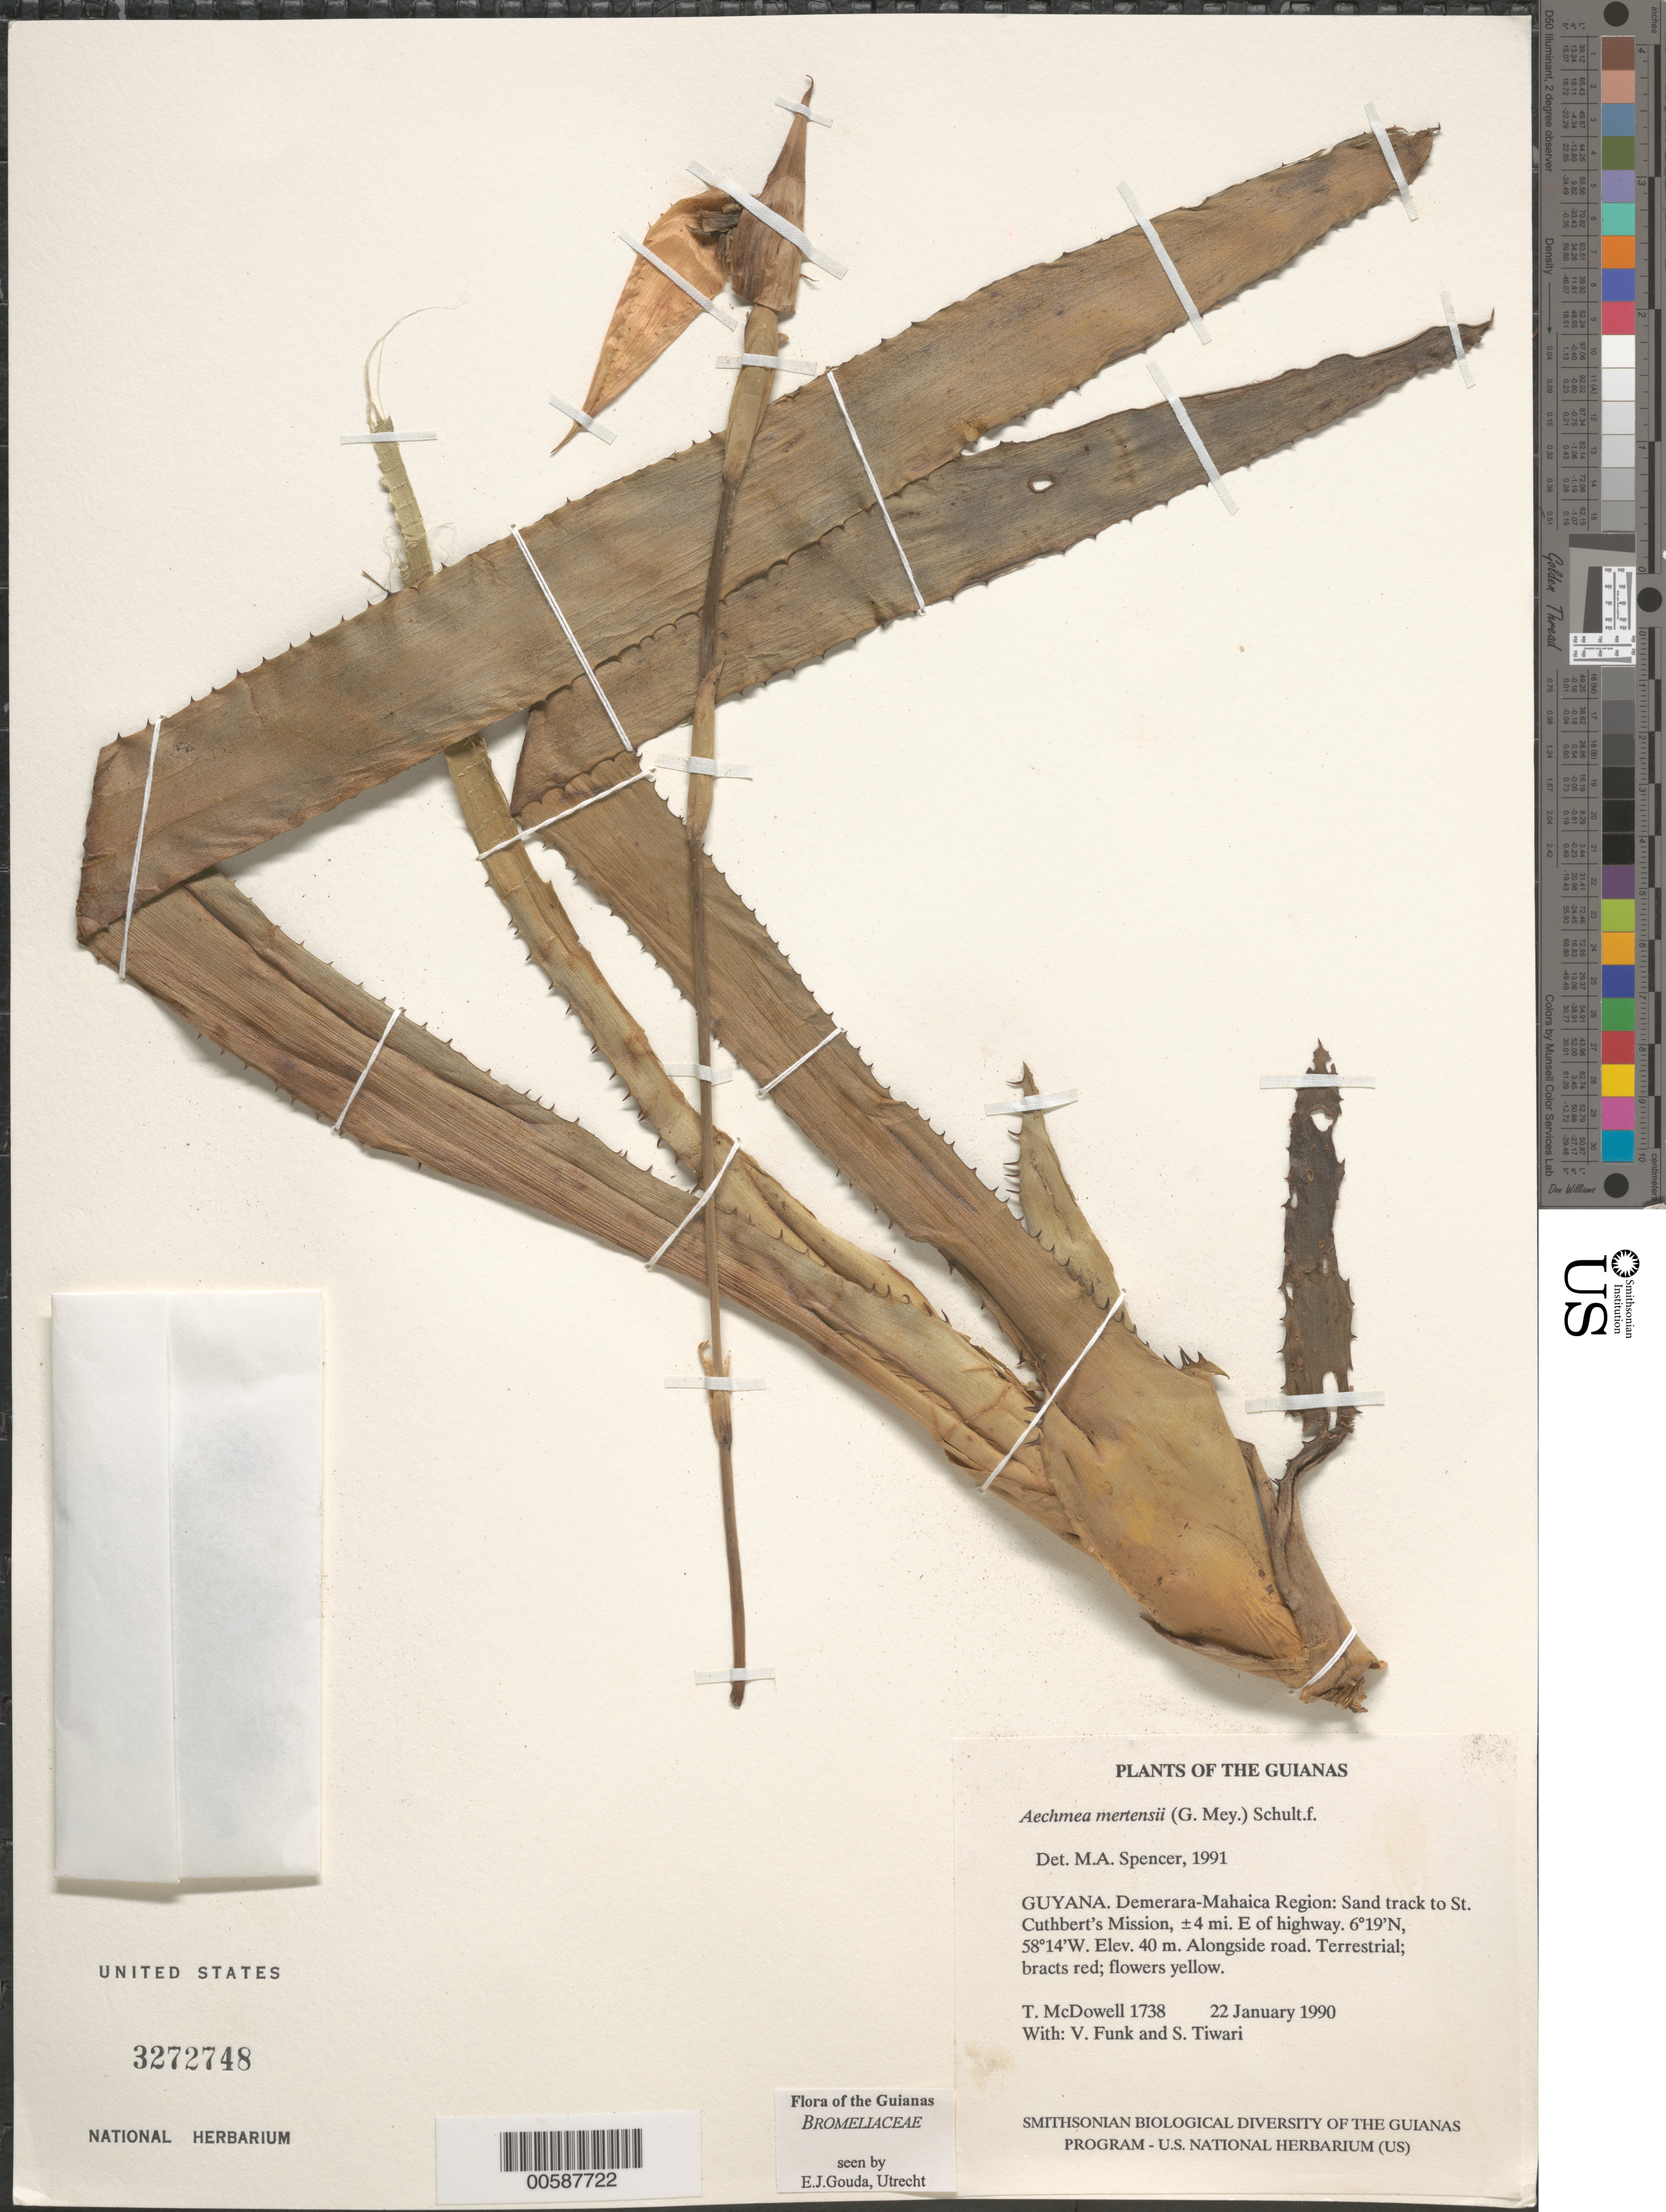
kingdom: Plantae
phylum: Tracheophyta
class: Liliopsida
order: Poales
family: Bromeliaceae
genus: Aechmea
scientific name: Aechmea mertensii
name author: (G. Mey.) Schult. & Schult. f.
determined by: Spencer, M. A.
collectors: T. McDowell, V. Funk & S. Tiwari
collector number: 1738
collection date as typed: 22 January 1990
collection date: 1990-01-22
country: Guyana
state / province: Demerara-Mahaica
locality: Sand track to St. Cuthbert's Mission, ±4 mi. East of highway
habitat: Alongside road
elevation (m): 40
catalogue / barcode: US 3272748